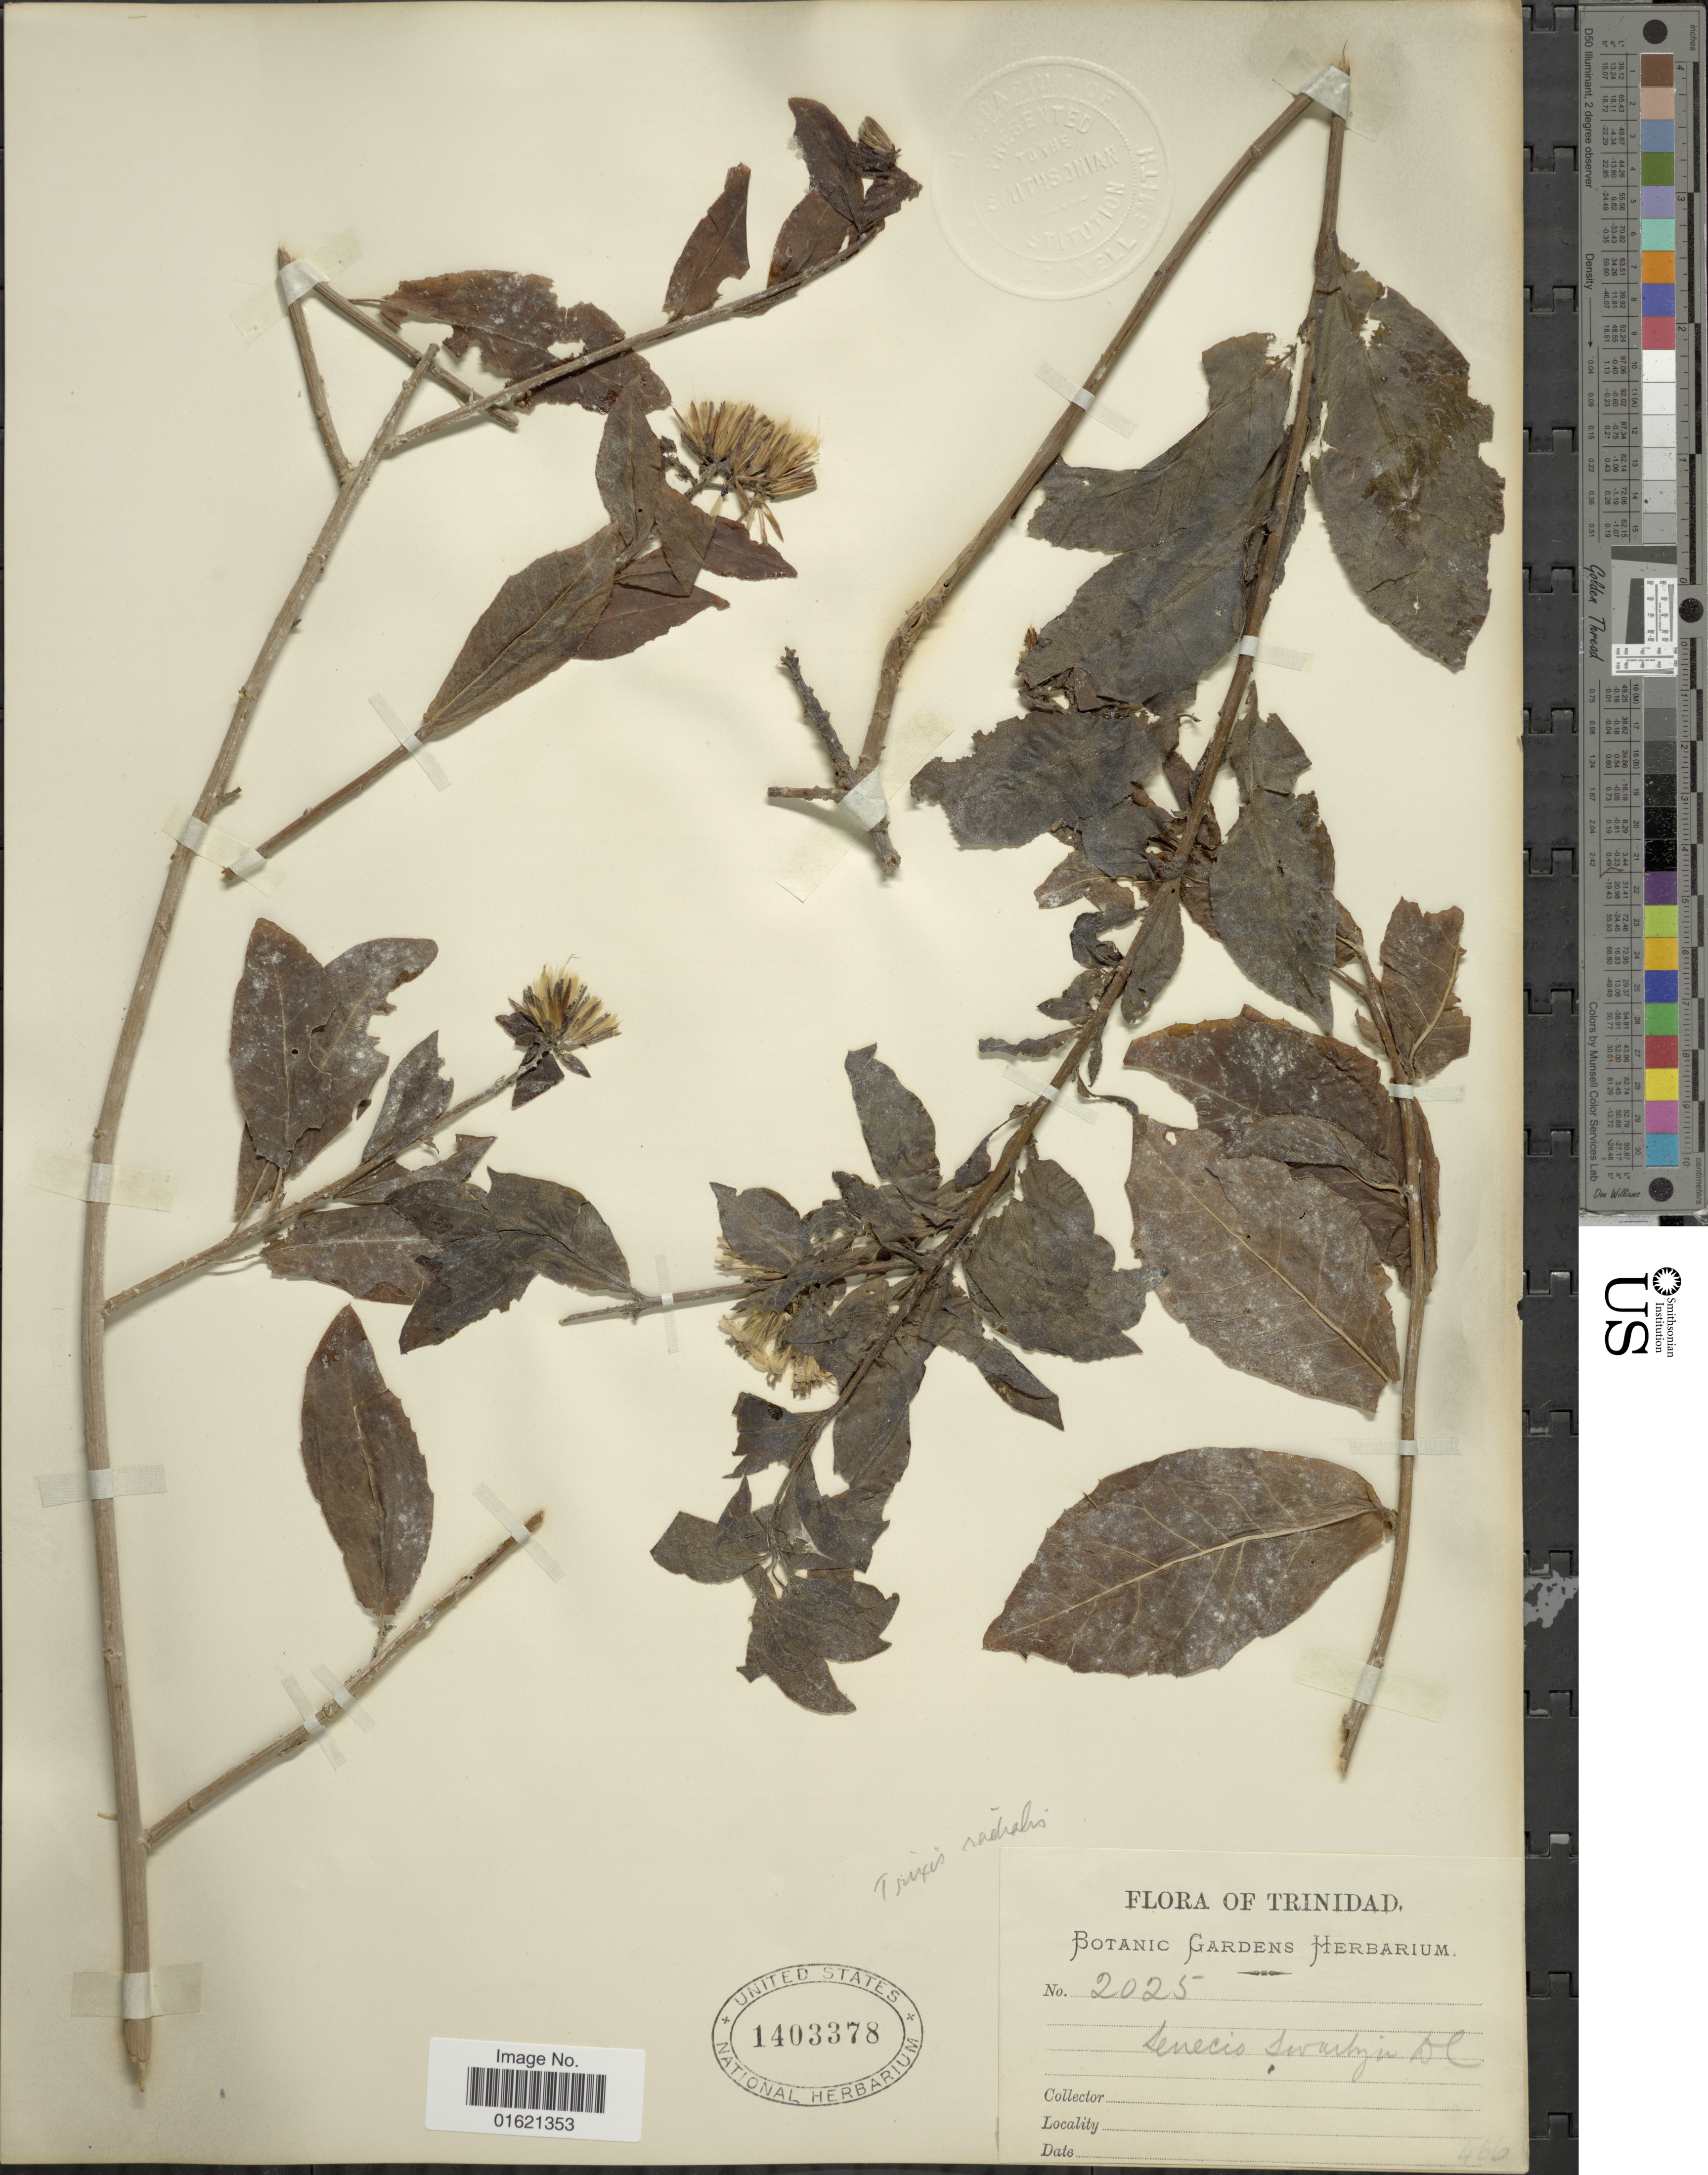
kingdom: Plantae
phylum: Tracheophyta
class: Magnoliopsida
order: Asterales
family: Asteraceae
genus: Trixis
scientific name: Trixis inula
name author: Crantz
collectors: Botanic Gardens Herbarium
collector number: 2025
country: Trinidad and Tobago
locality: Trinidad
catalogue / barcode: US 14033678